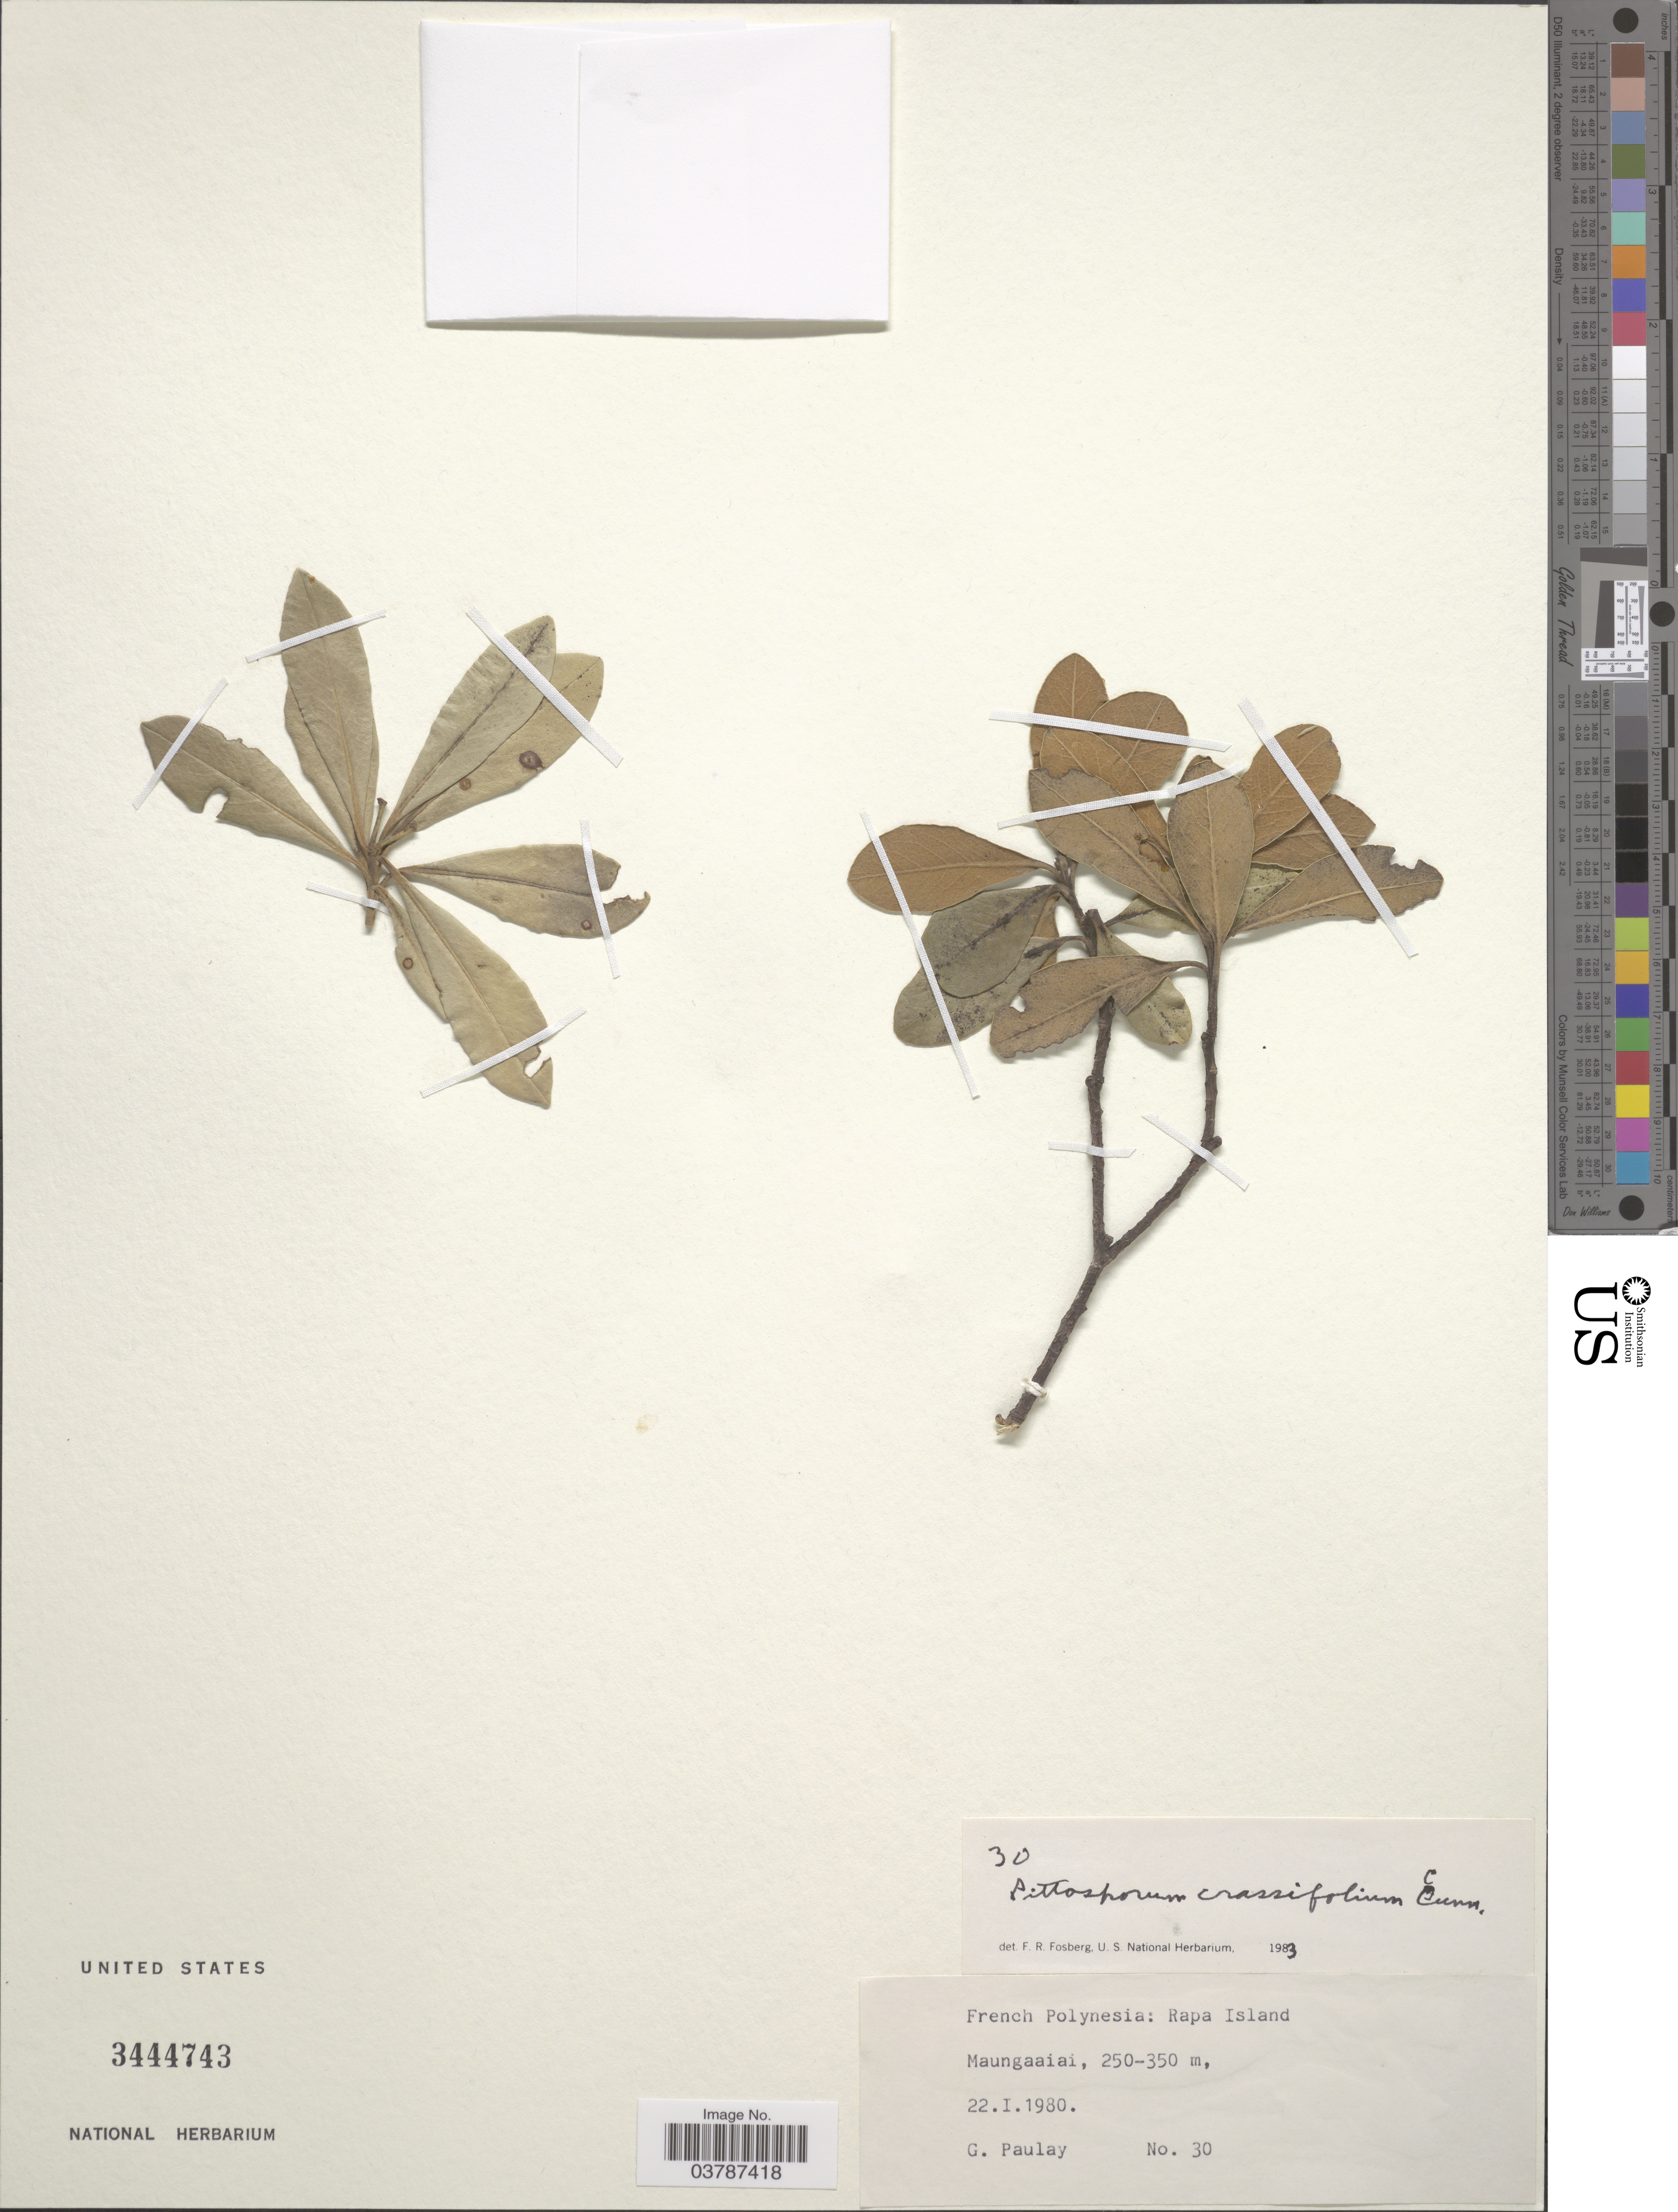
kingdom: Plantae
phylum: Tracheophyta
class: Magnoliopsida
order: Apiales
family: Pittosporaceae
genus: Pittosporum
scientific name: Pittosporum crassifolium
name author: Banks & Sol. ex A. Cunn.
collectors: G. Paulay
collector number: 30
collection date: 1980-01-22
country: French Polynesia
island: Rapa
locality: Rapa Island. Maungaaiai.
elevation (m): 250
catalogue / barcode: US 3444743